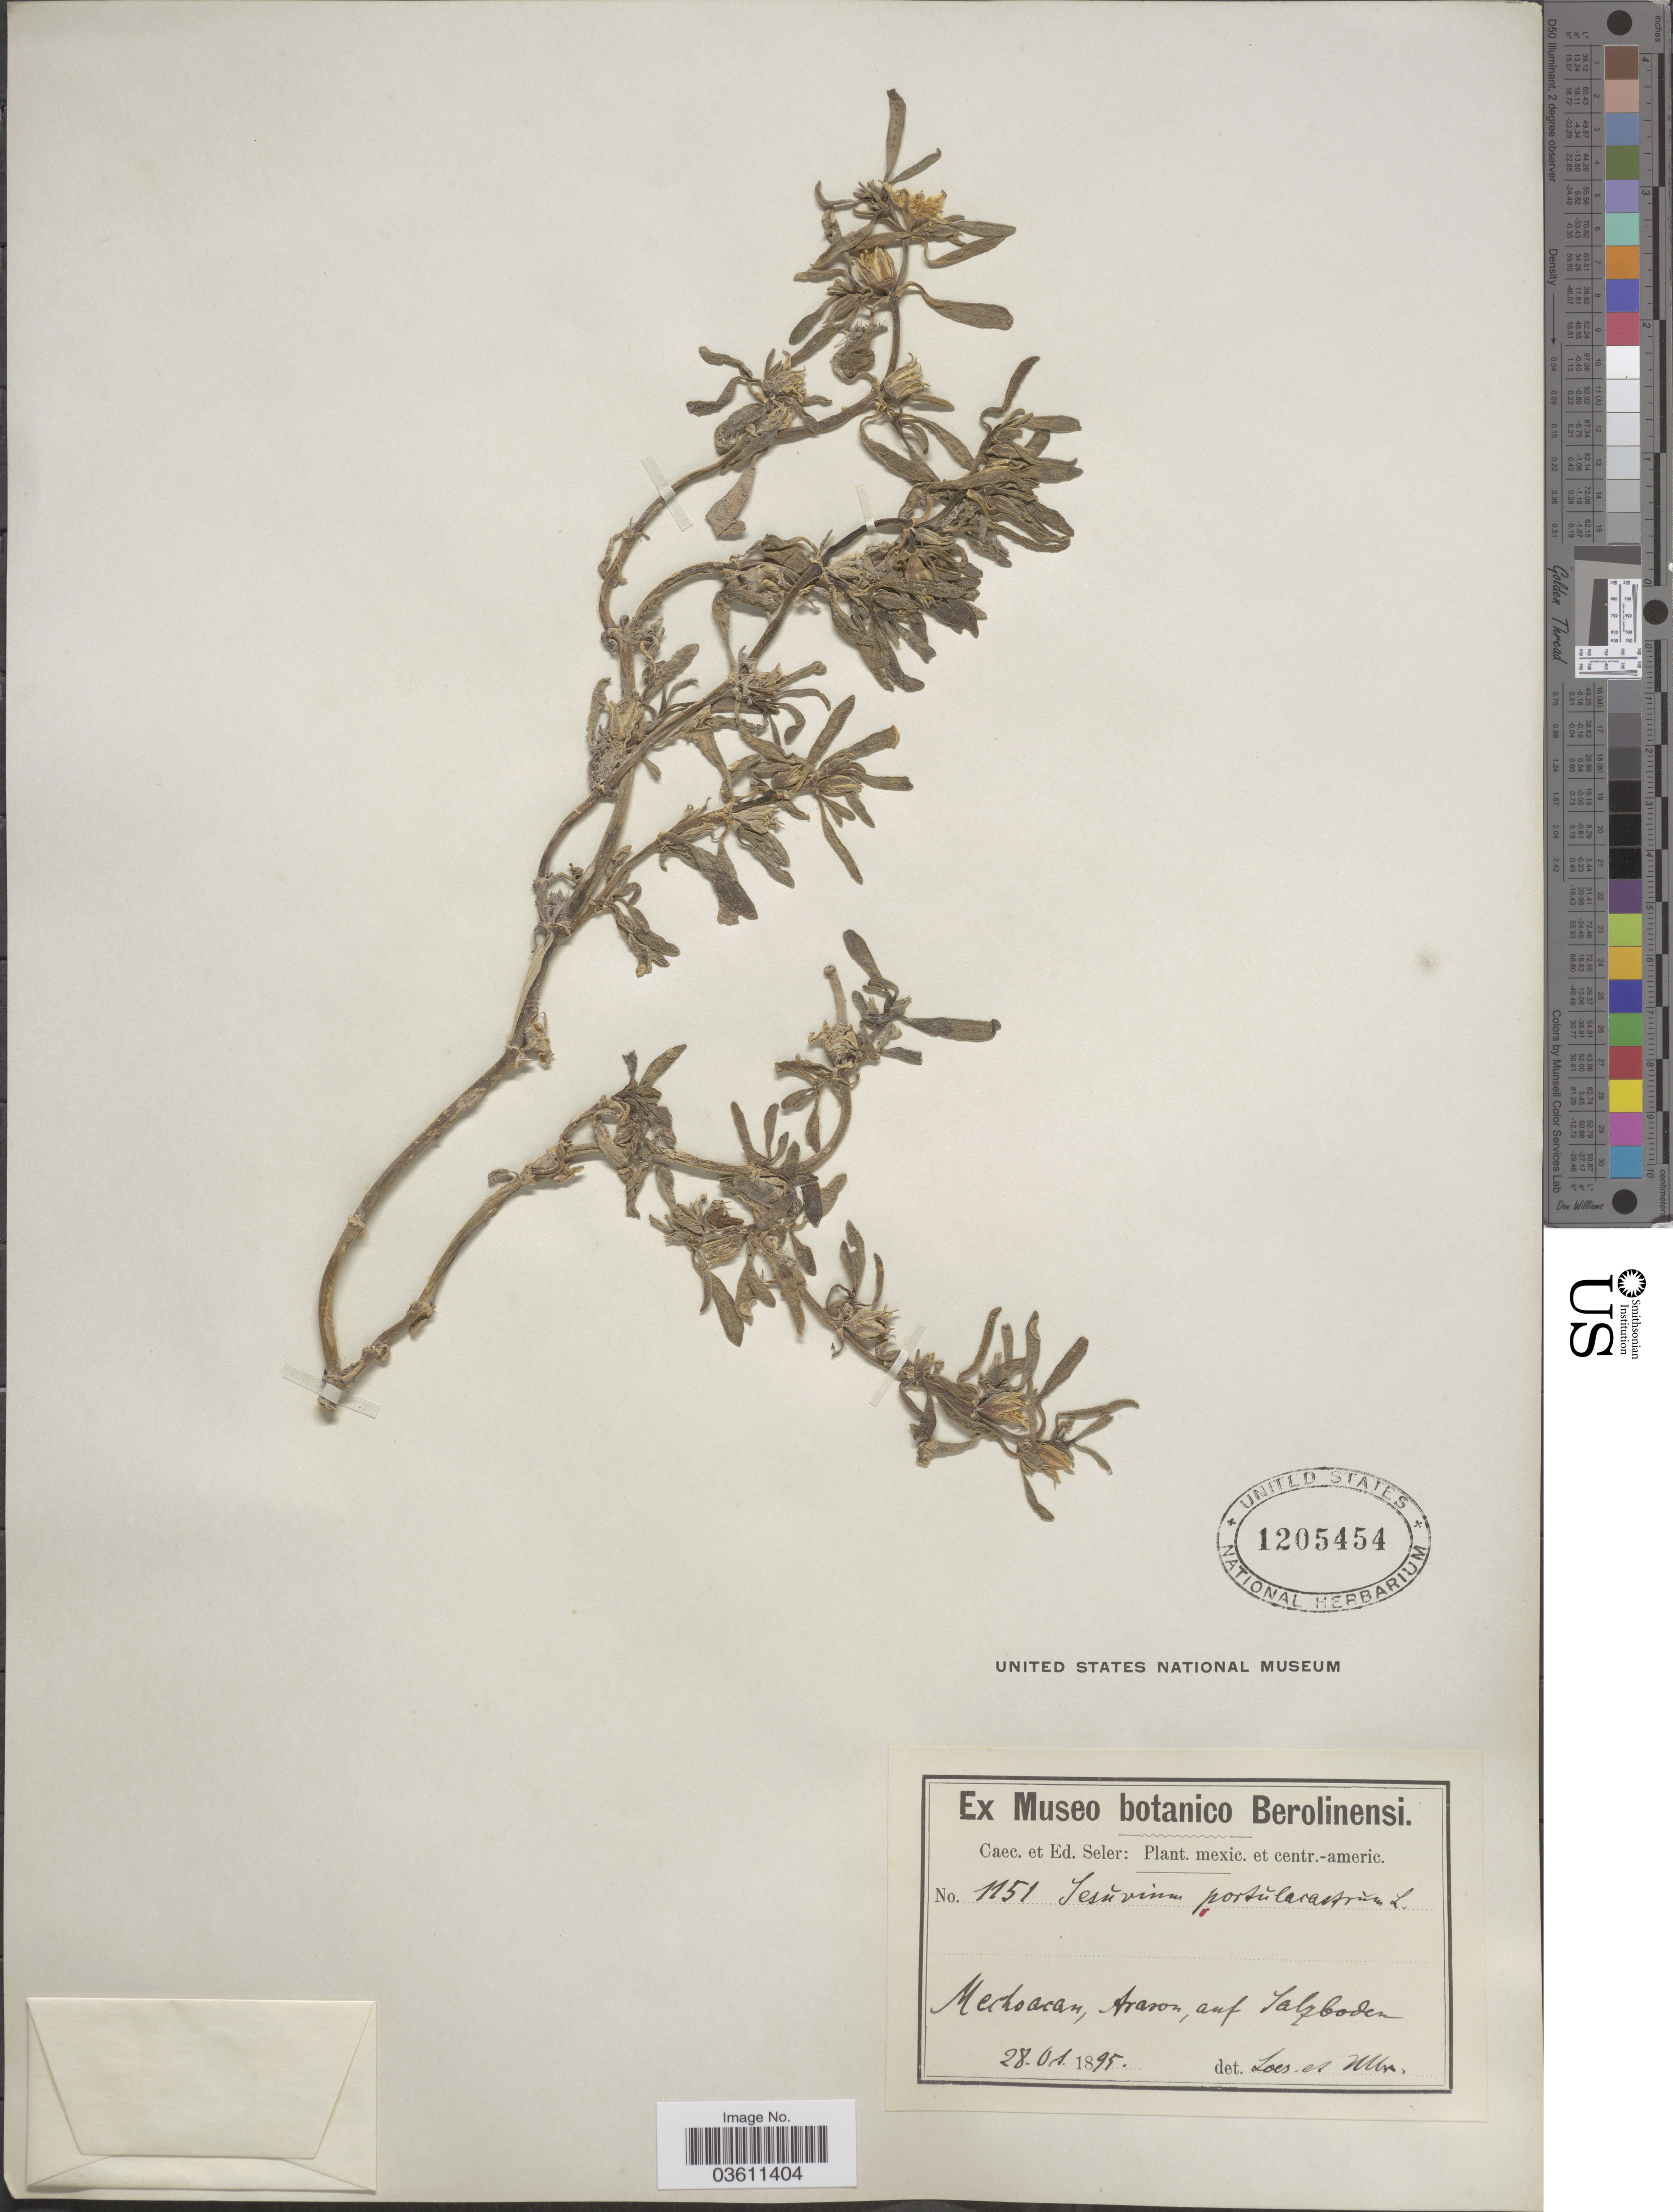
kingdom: Plantae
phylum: Tracheophyta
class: Magnoliopsida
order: Caryophyllales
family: Aizoaceae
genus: Sesuvium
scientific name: Sesuvium revolutifolium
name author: Ortega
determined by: Strong, Mark T., (BOT), Smithsonian Institution - National Museum of Natural History (UNITED STATES)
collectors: C. Seler & E. G. Seler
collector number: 1151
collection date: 1895-10-28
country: Mexico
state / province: Michoacán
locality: Arason. [interpreted]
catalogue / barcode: US 1205454